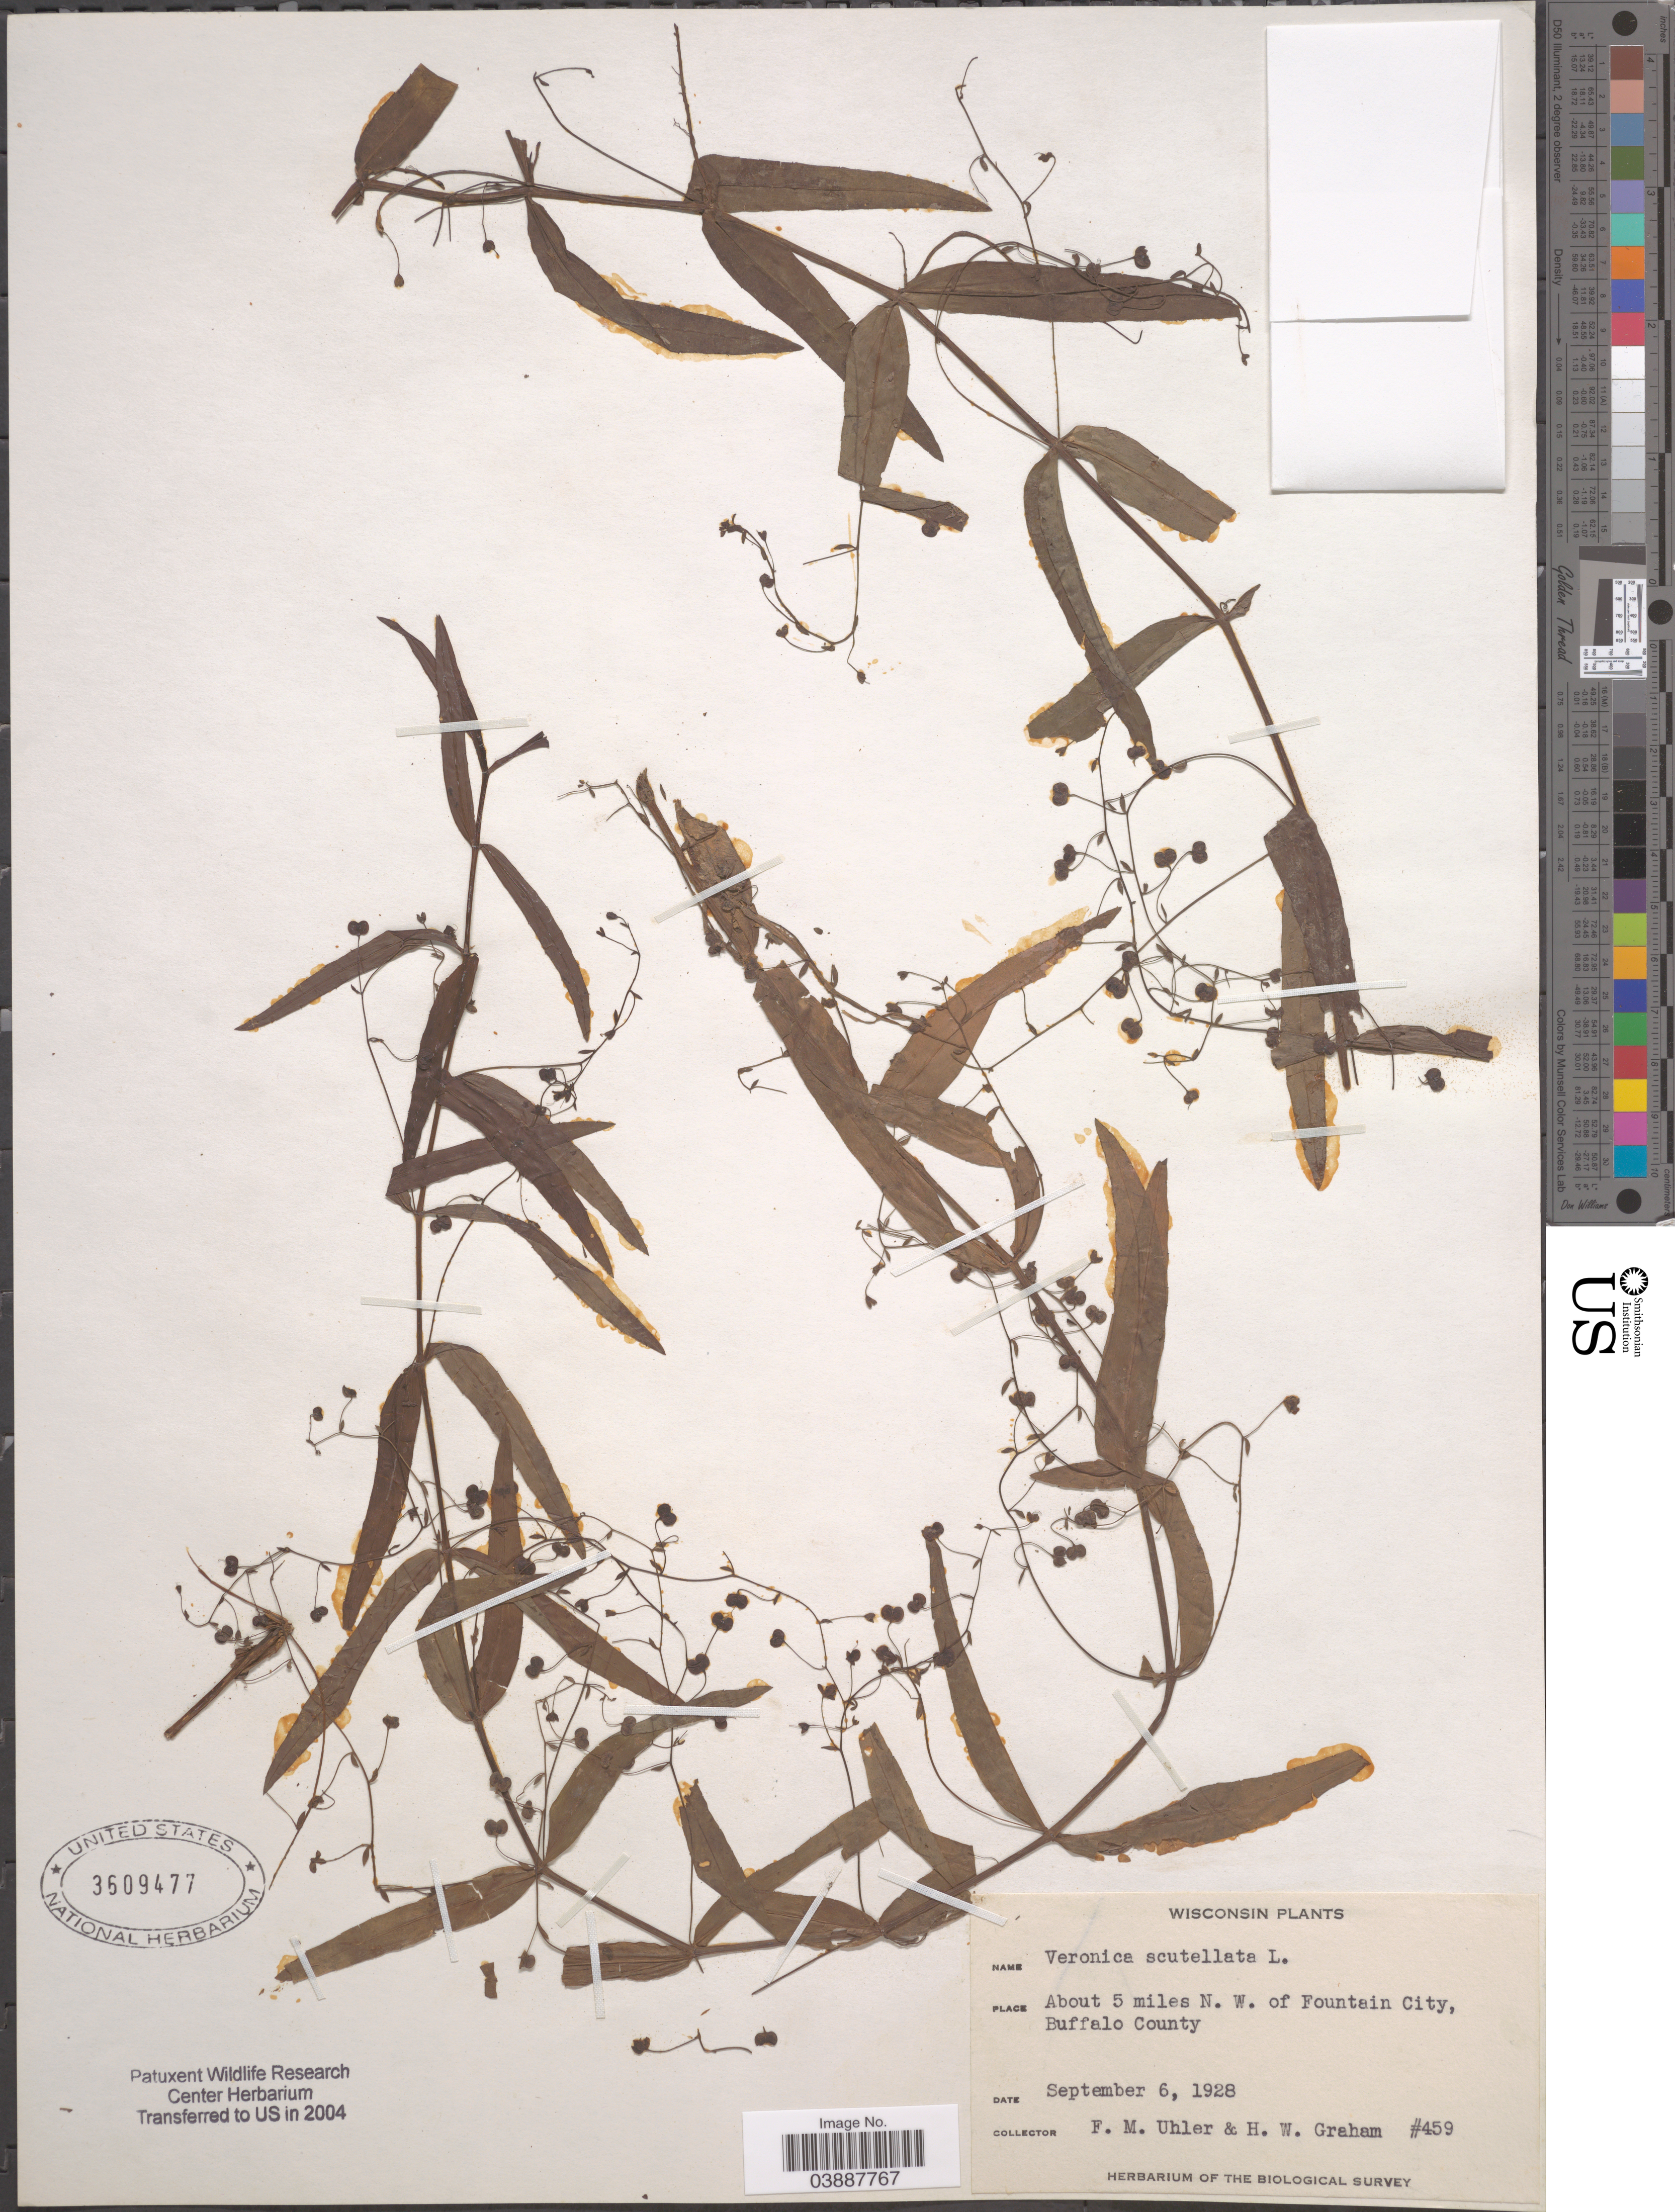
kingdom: Plantae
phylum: Tracheophyta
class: Magnoliopsida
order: Lamiales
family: Plantaginaceae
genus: Veronica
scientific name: Veronica scutellata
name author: L.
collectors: F. M. Uhler & H. W. Graham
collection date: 1928-09-06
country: United States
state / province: Wisconsin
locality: About 5 miles N. W. of Fountain City, Buffalo County.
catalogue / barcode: US 3609477